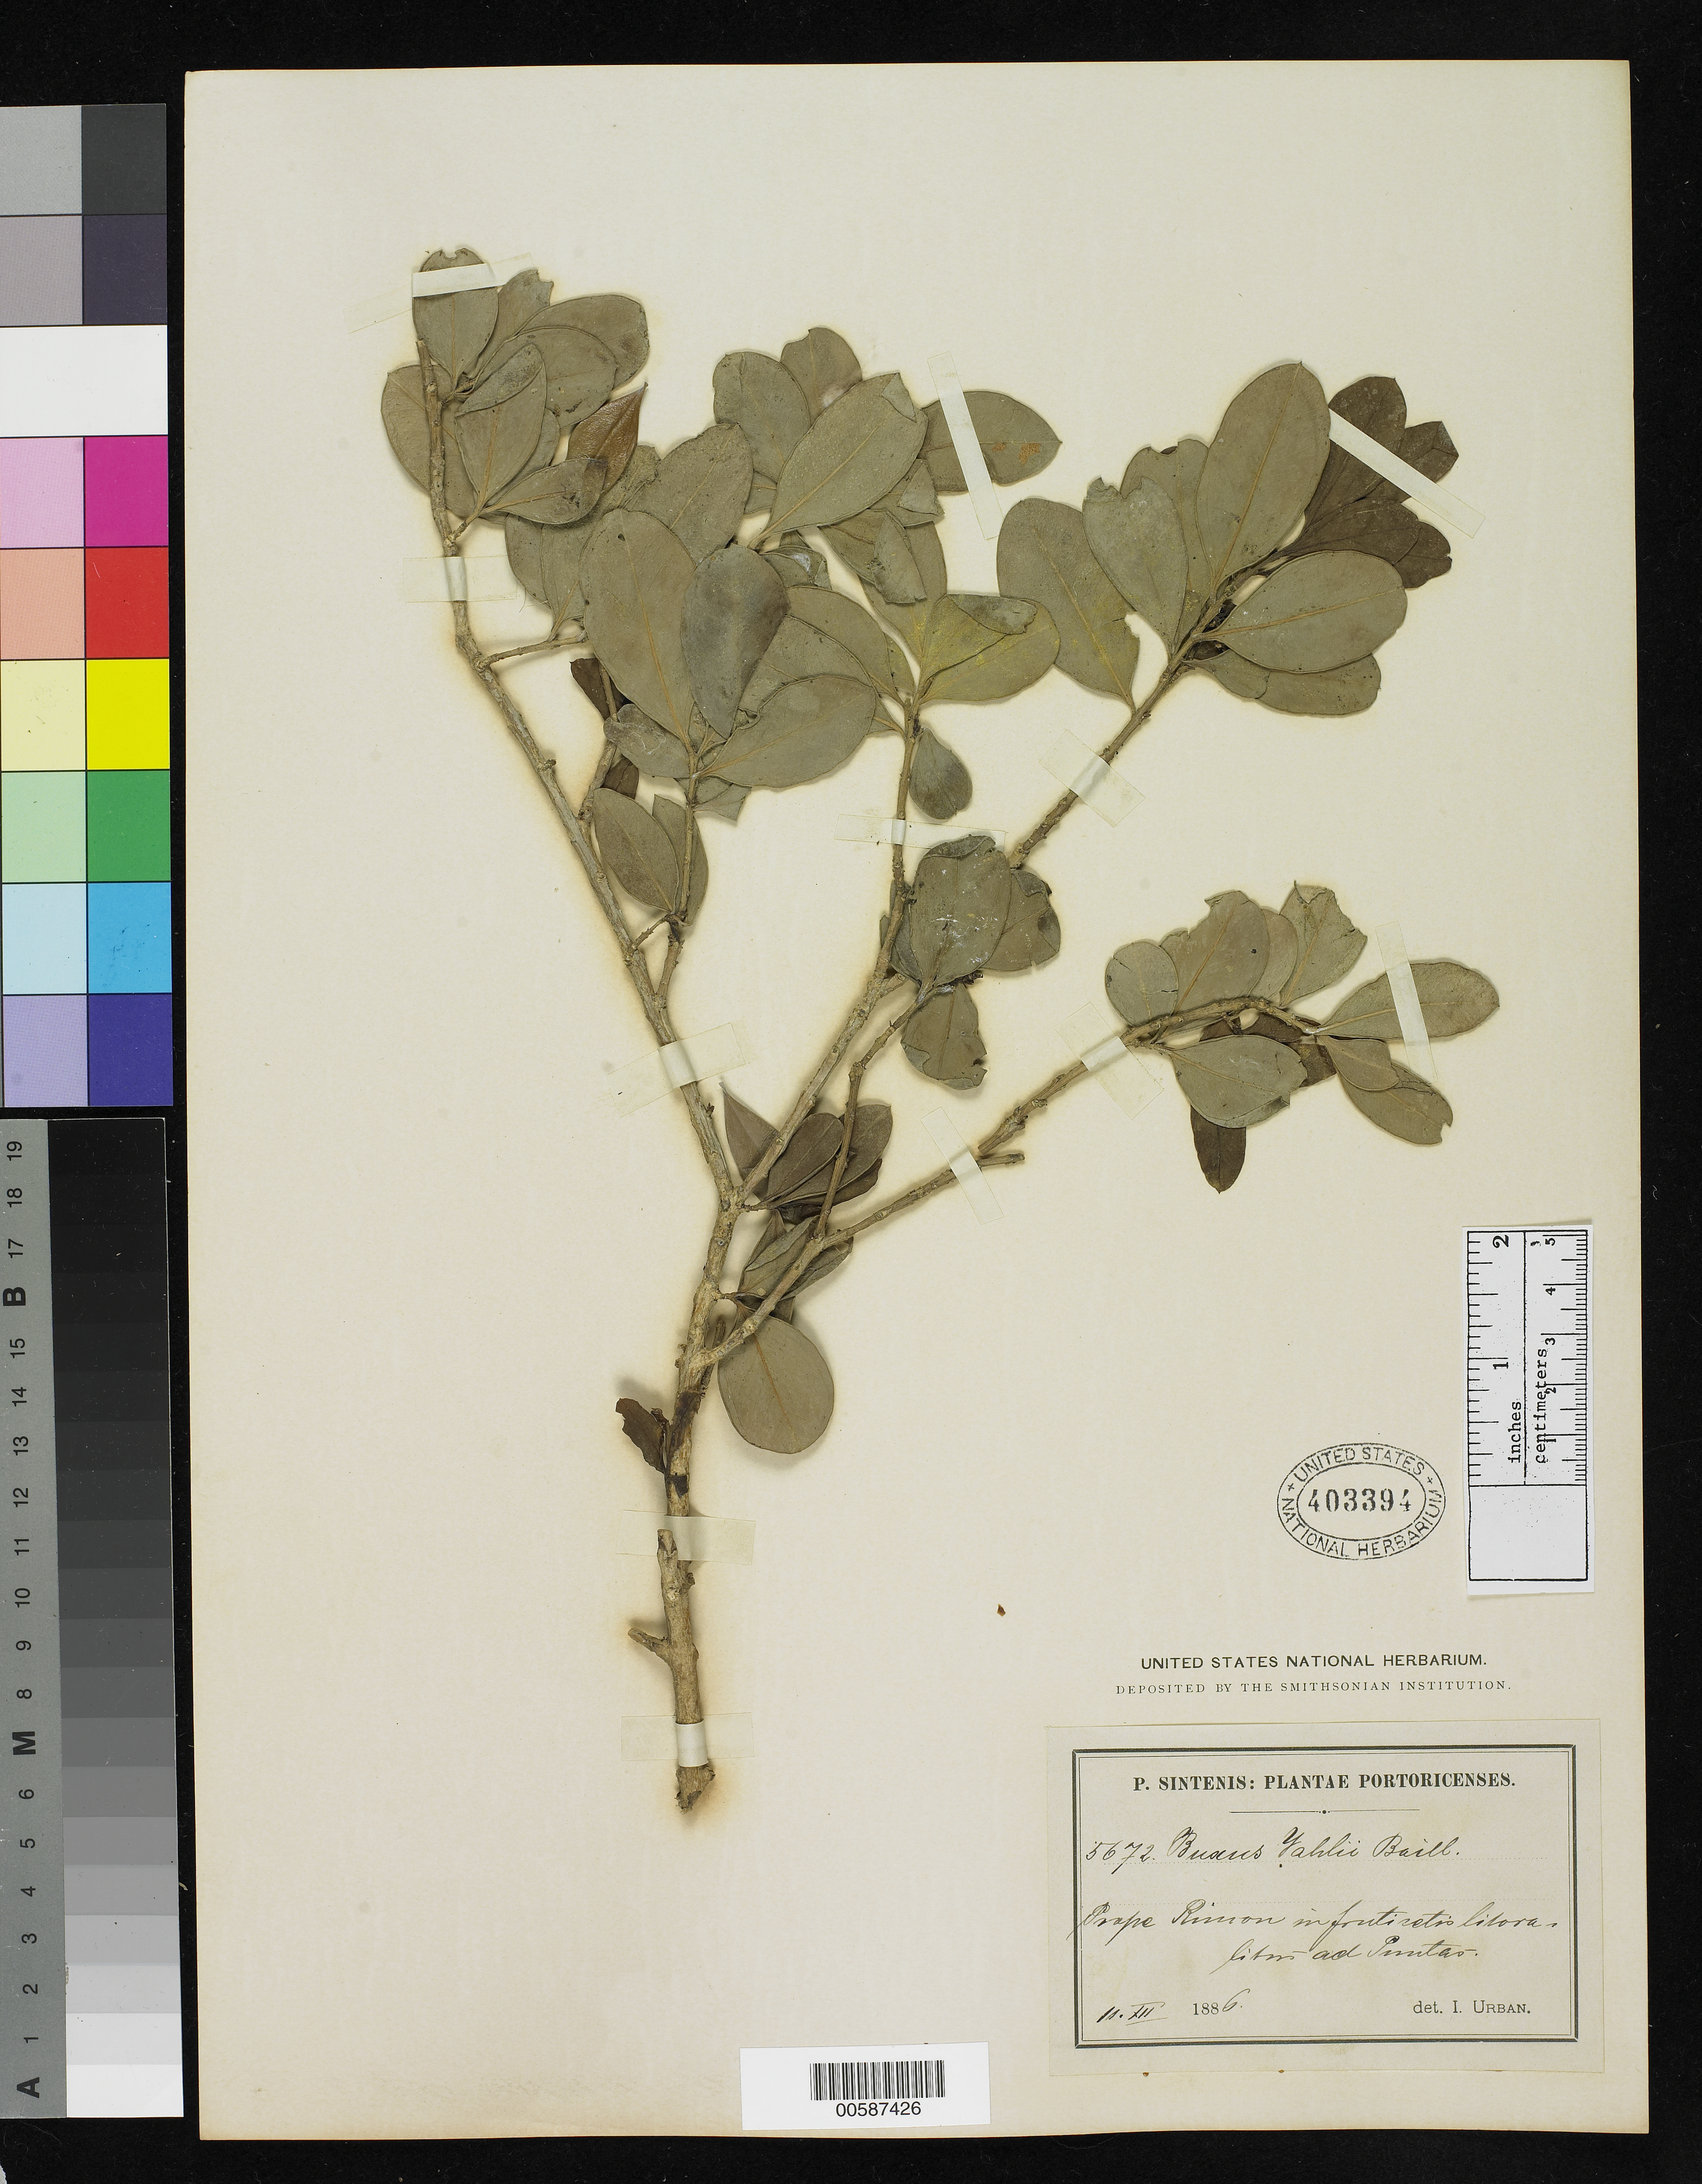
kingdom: Plantae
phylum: Tracheophyta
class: Magnoliopsida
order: Buxales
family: Buxaceae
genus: Buxus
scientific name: Buxus vahlii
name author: Baill.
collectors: P. Sintenis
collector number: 5672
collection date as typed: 11 Dec 1886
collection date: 1886-12-11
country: Puerto Rico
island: Greater Antilles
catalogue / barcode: US 403394